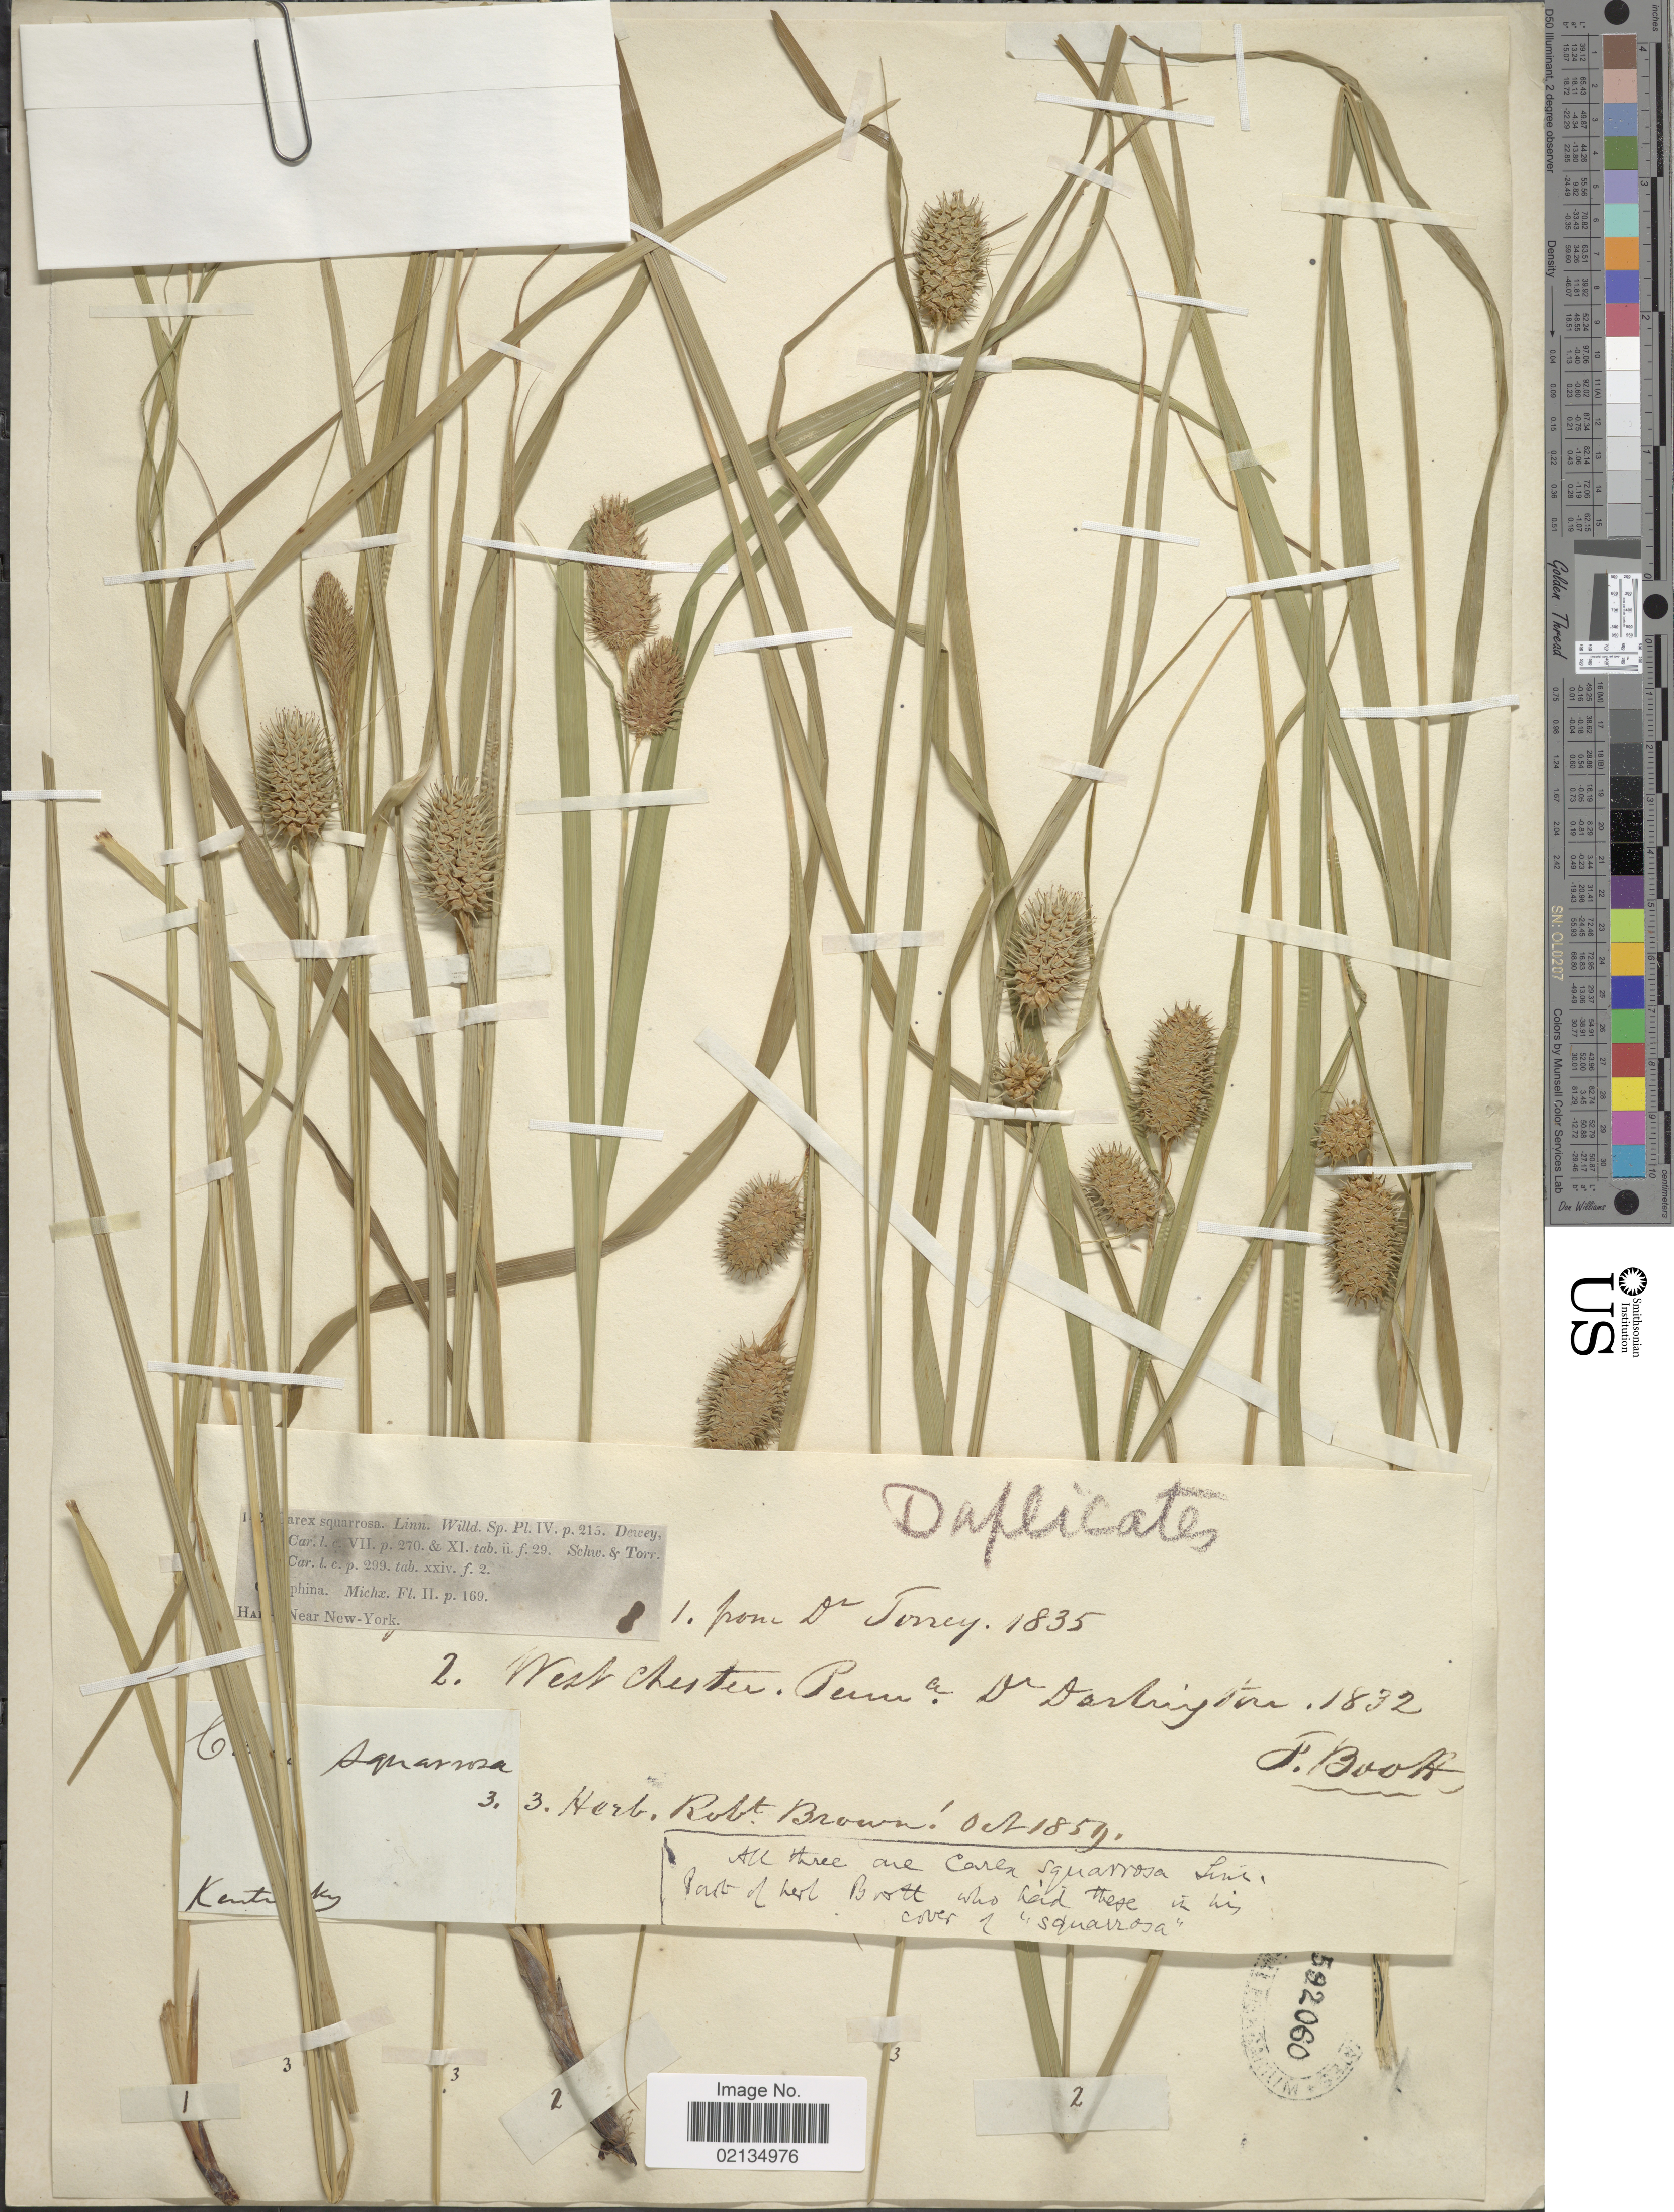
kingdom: Plantae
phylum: Tracheophyta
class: Liliopsida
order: Poales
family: Cyperaceae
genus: Carex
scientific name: Carex squarrosa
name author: L.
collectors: Darlington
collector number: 2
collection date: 1832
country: United States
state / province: Pennsylvania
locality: West Chester Penna.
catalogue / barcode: US 592060-2